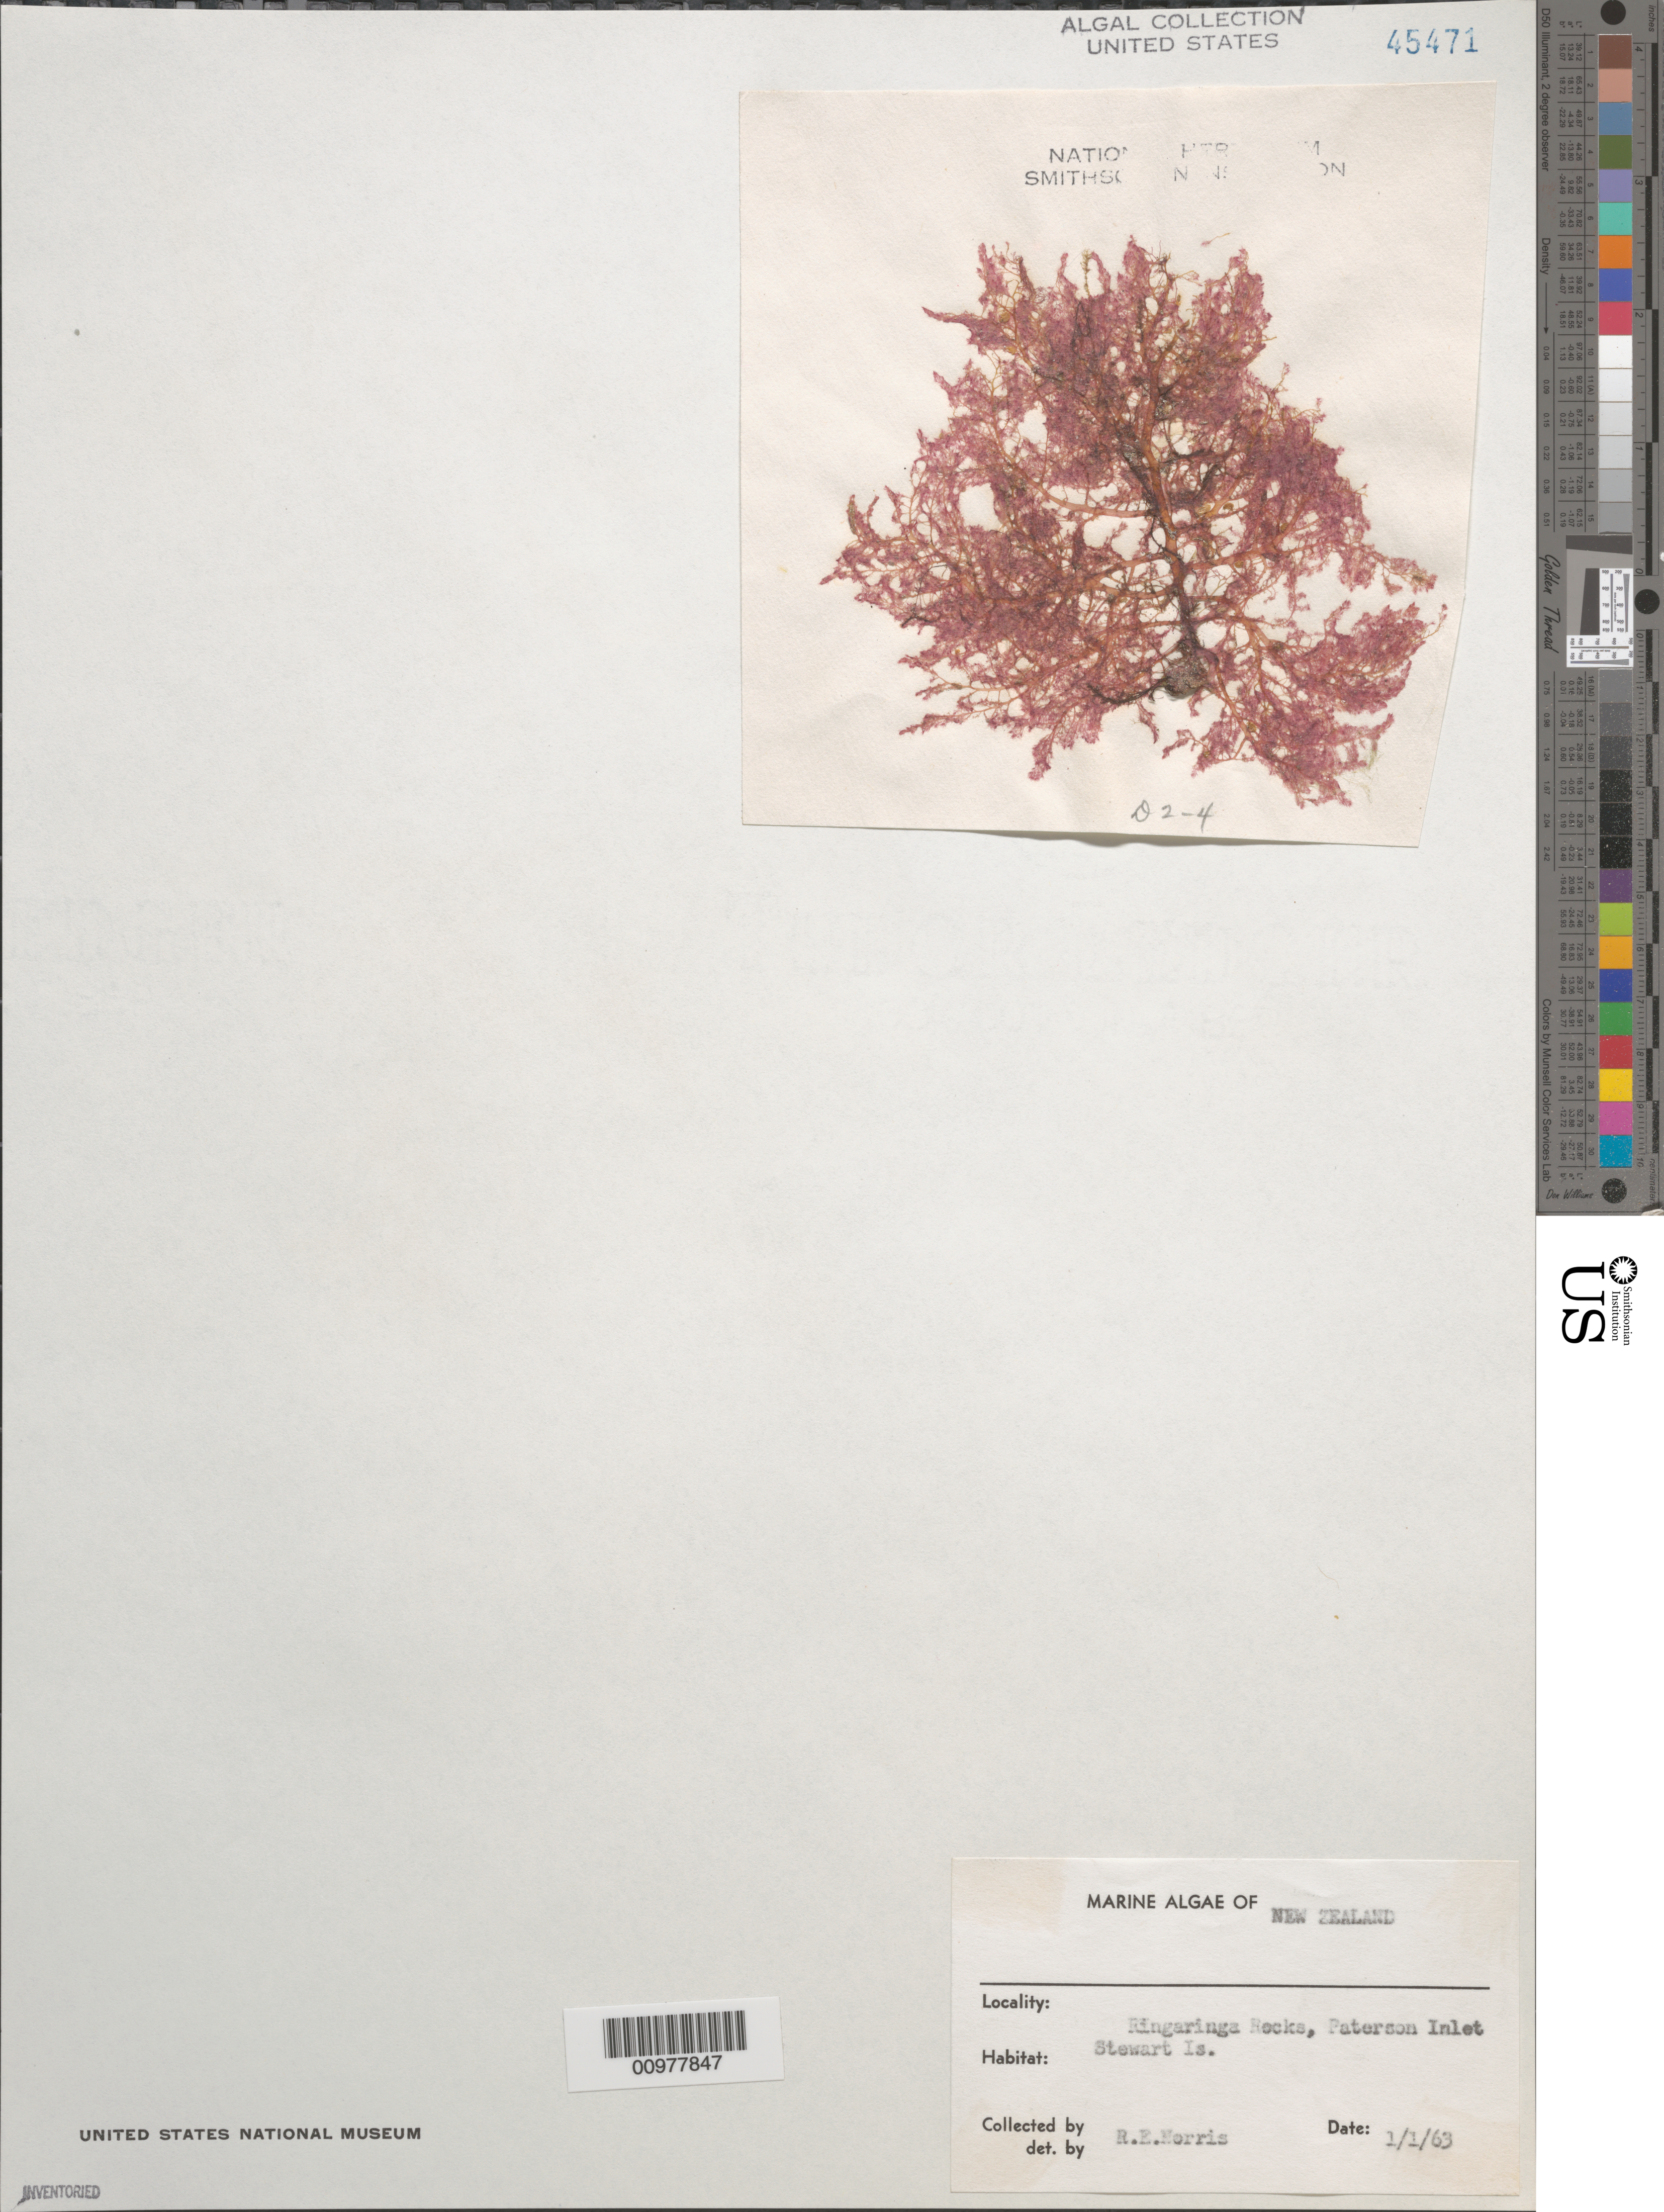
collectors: R. E. Norris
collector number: D2-4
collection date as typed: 01 Jan 1963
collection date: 1963-01-01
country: New Zealand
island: Stewart Island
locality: Ringaringa Rocks, Paterson Inlet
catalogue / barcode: US 45471